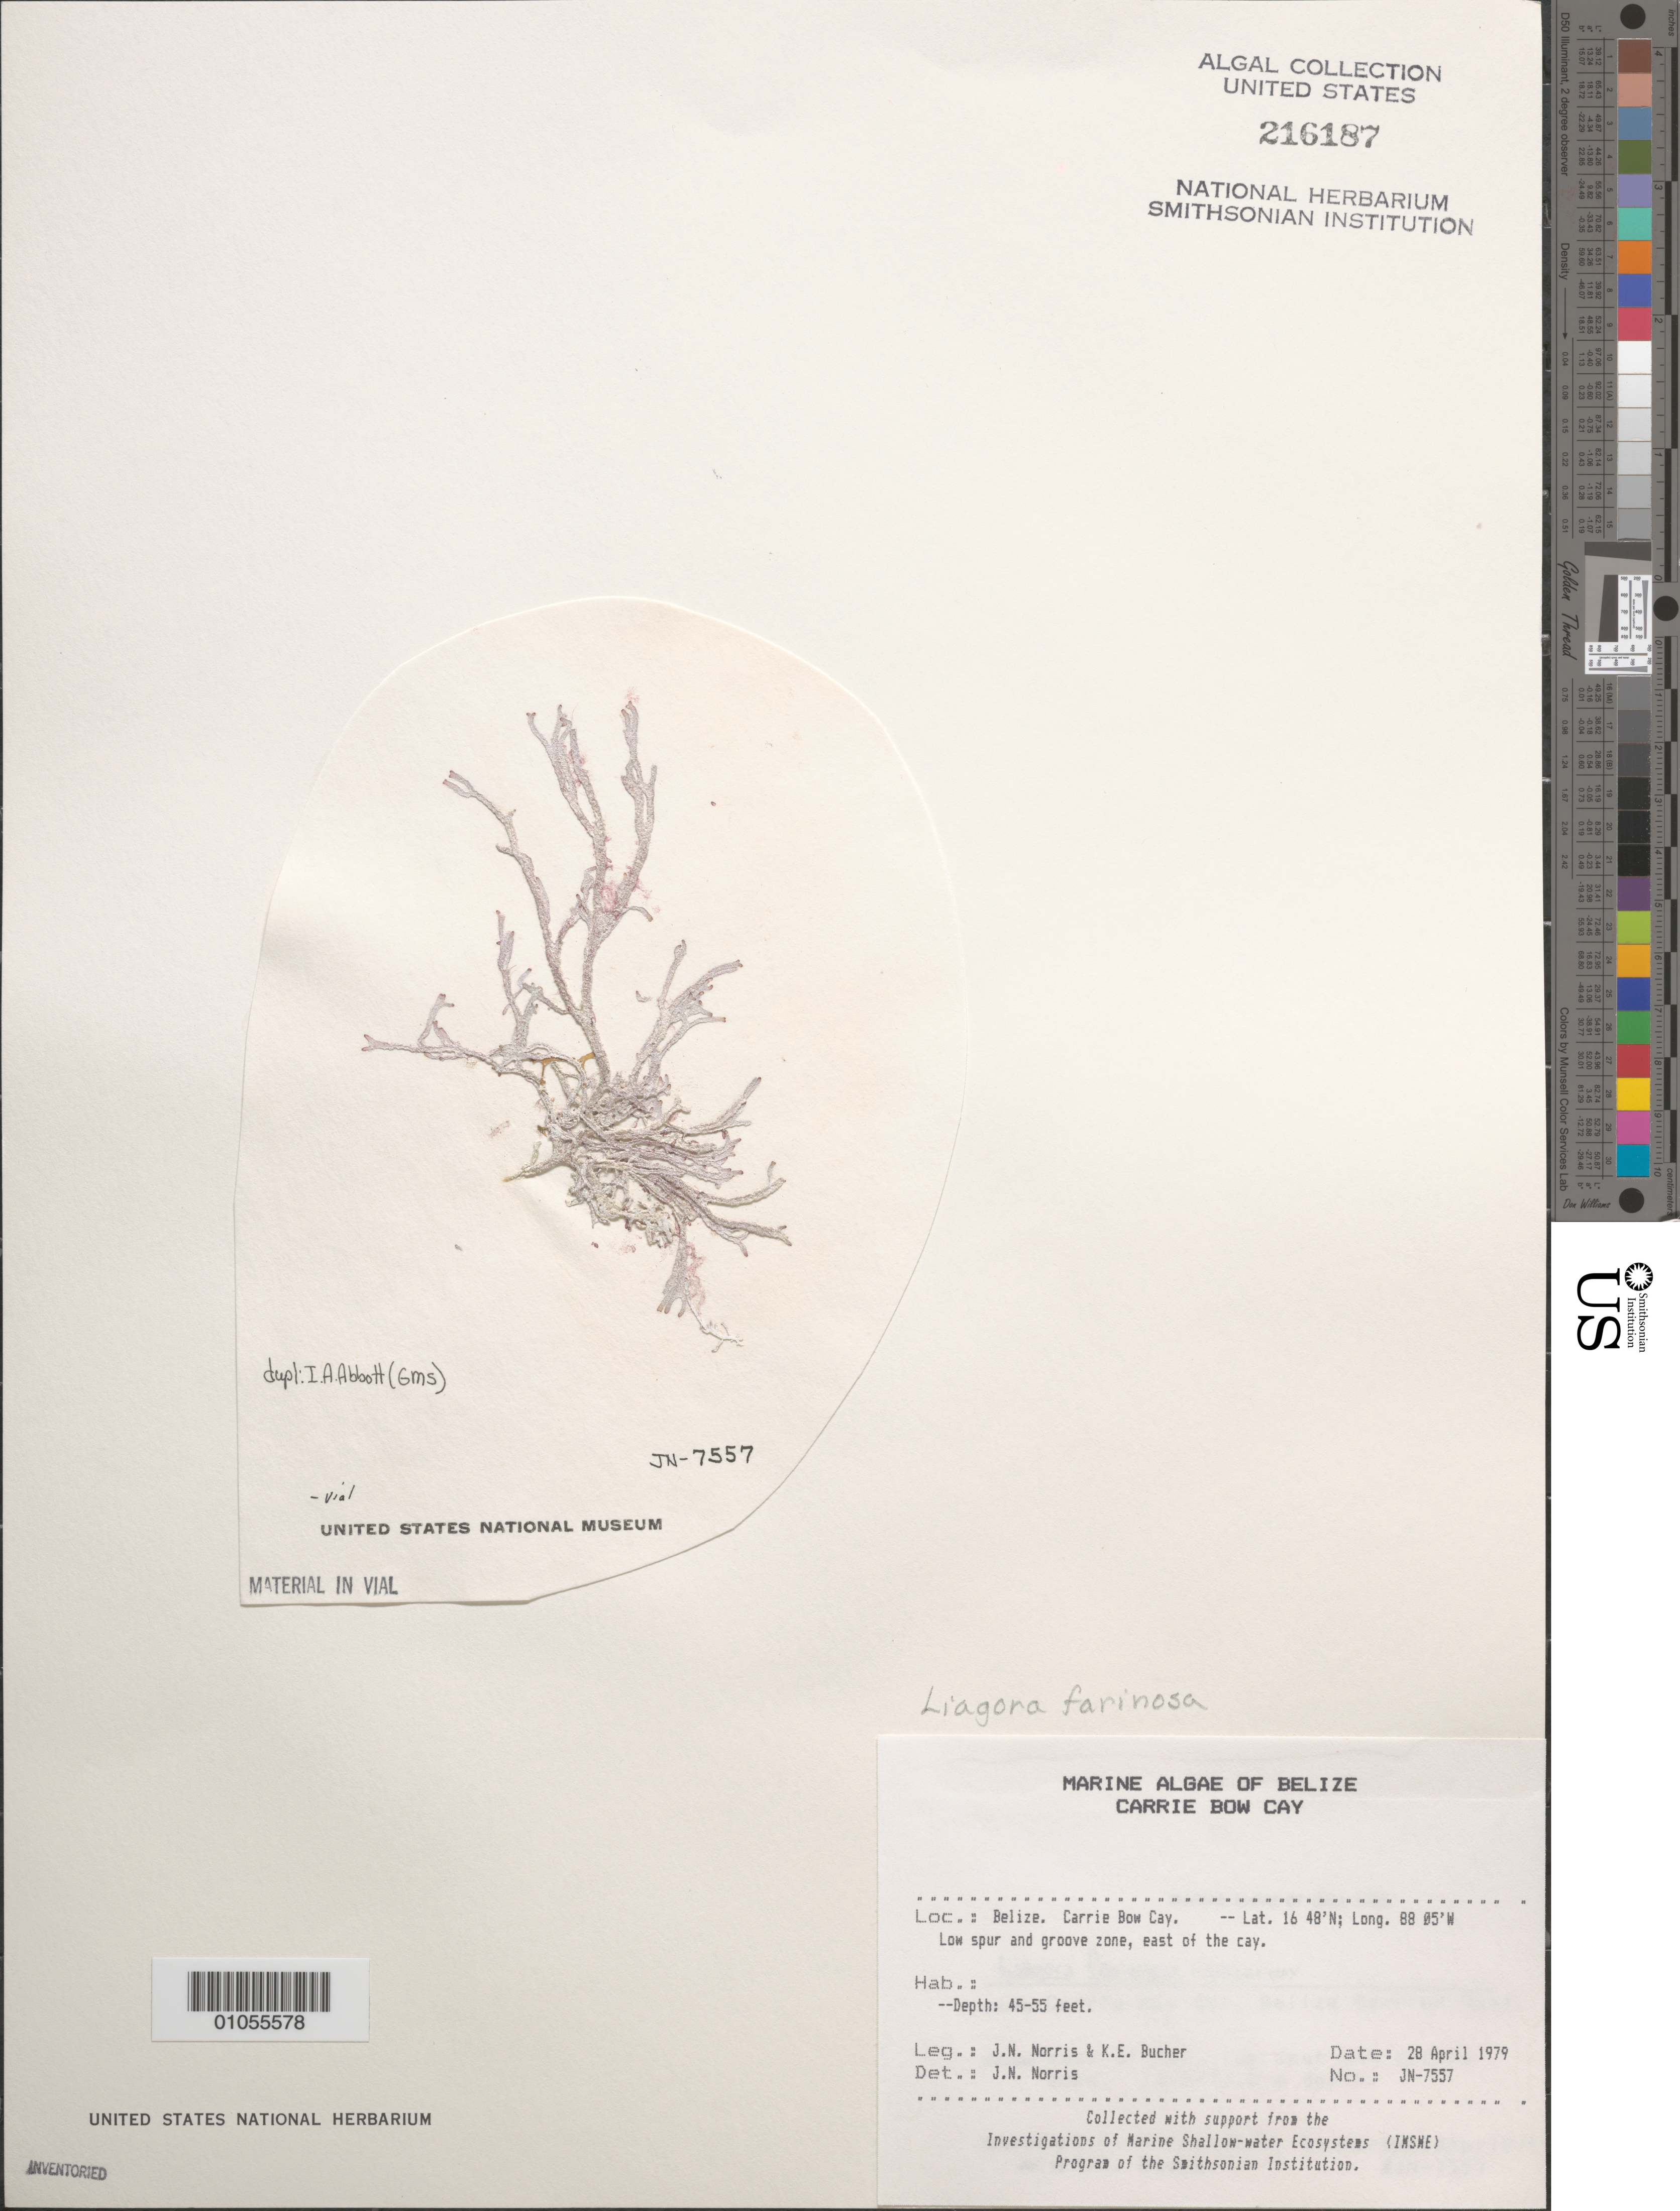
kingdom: Plantae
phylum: Rhodophyta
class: Florideophyceae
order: Nemaliales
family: Liagoraceae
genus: Liagora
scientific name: Liagora farinosa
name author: J.V.Lamouroux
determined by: Norris, James N.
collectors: J. N. Norris & K. E. Bucher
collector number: JN-7557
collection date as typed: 28 Apr 1979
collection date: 1979-04-28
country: Belize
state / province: Stann Creek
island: Carrie Bow Cay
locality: East of Carrie Bow Cay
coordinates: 16 48'N, 88 05'W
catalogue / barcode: US 216187